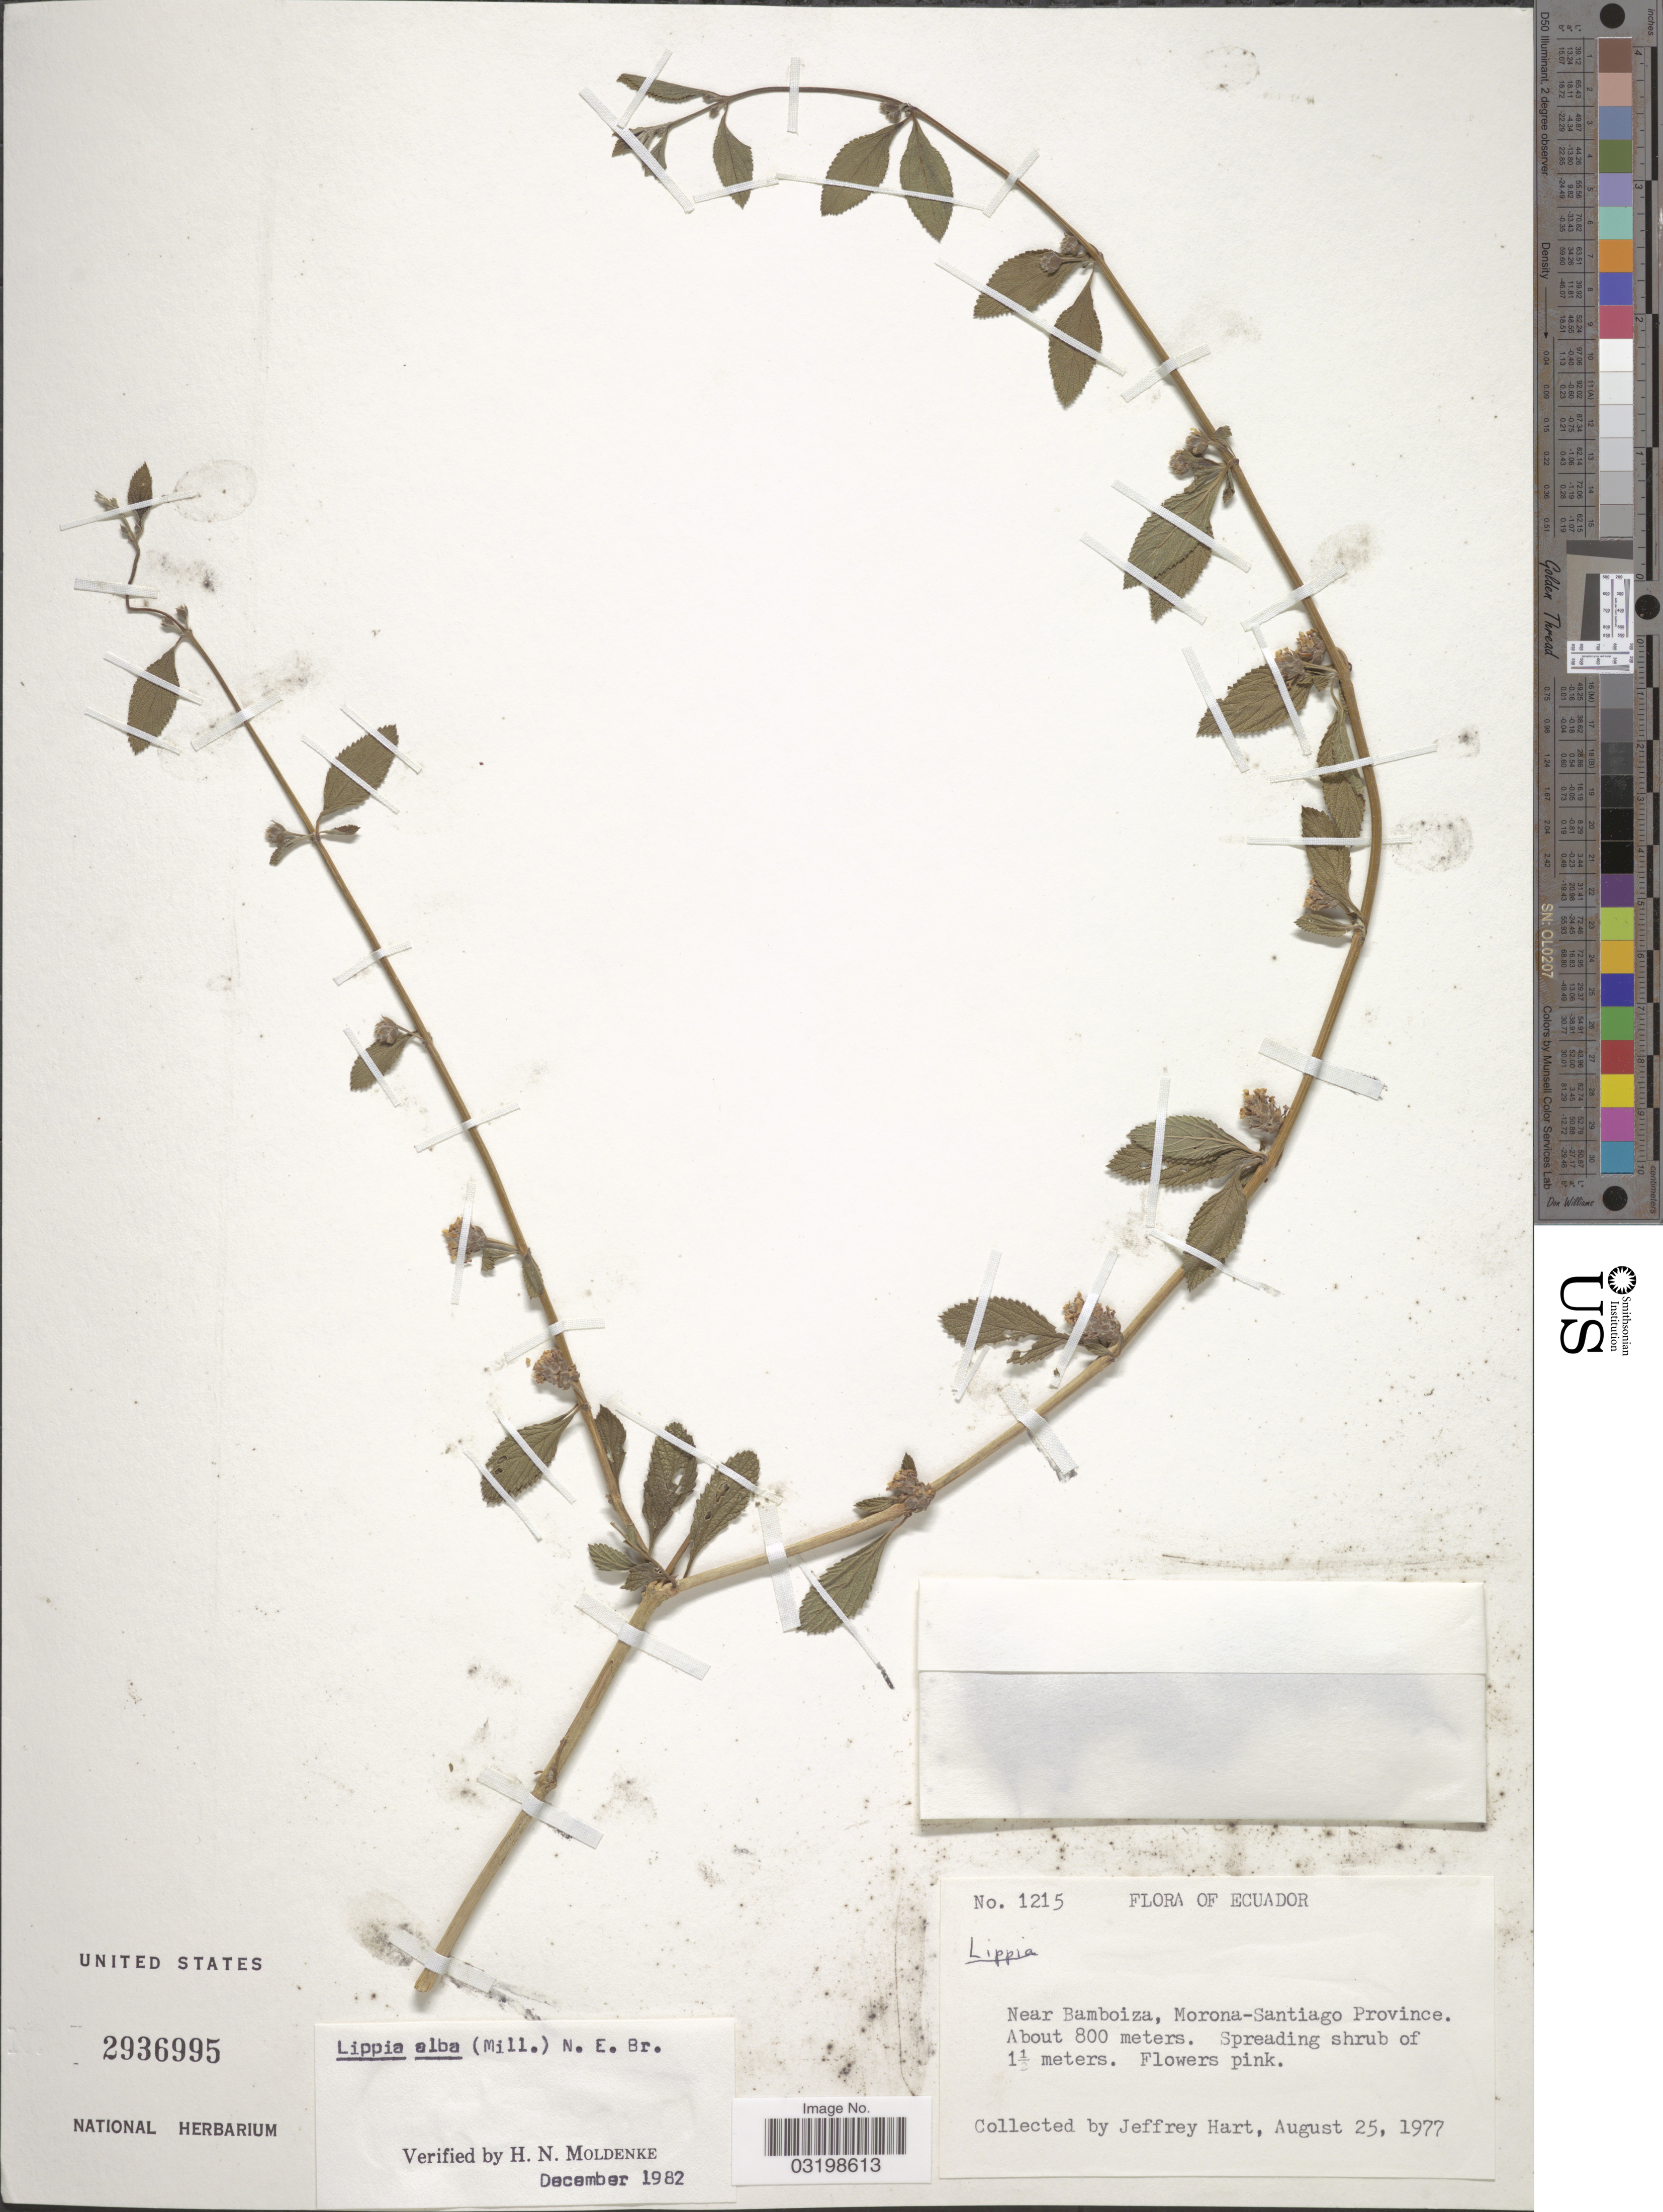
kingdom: Plantae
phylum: Tracheophyta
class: Magnoliopsida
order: Lamiales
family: Verbenaceae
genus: Lippia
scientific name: Lippia alba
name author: (Mill.) N.E. Br. ex Britton & P. Wilson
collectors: J. A. Hart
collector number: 1215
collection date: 1977-08-25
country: Ecuador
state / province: Morona-Santiago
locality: Near Bamboiza.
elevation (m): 800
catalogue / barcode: US 2936995